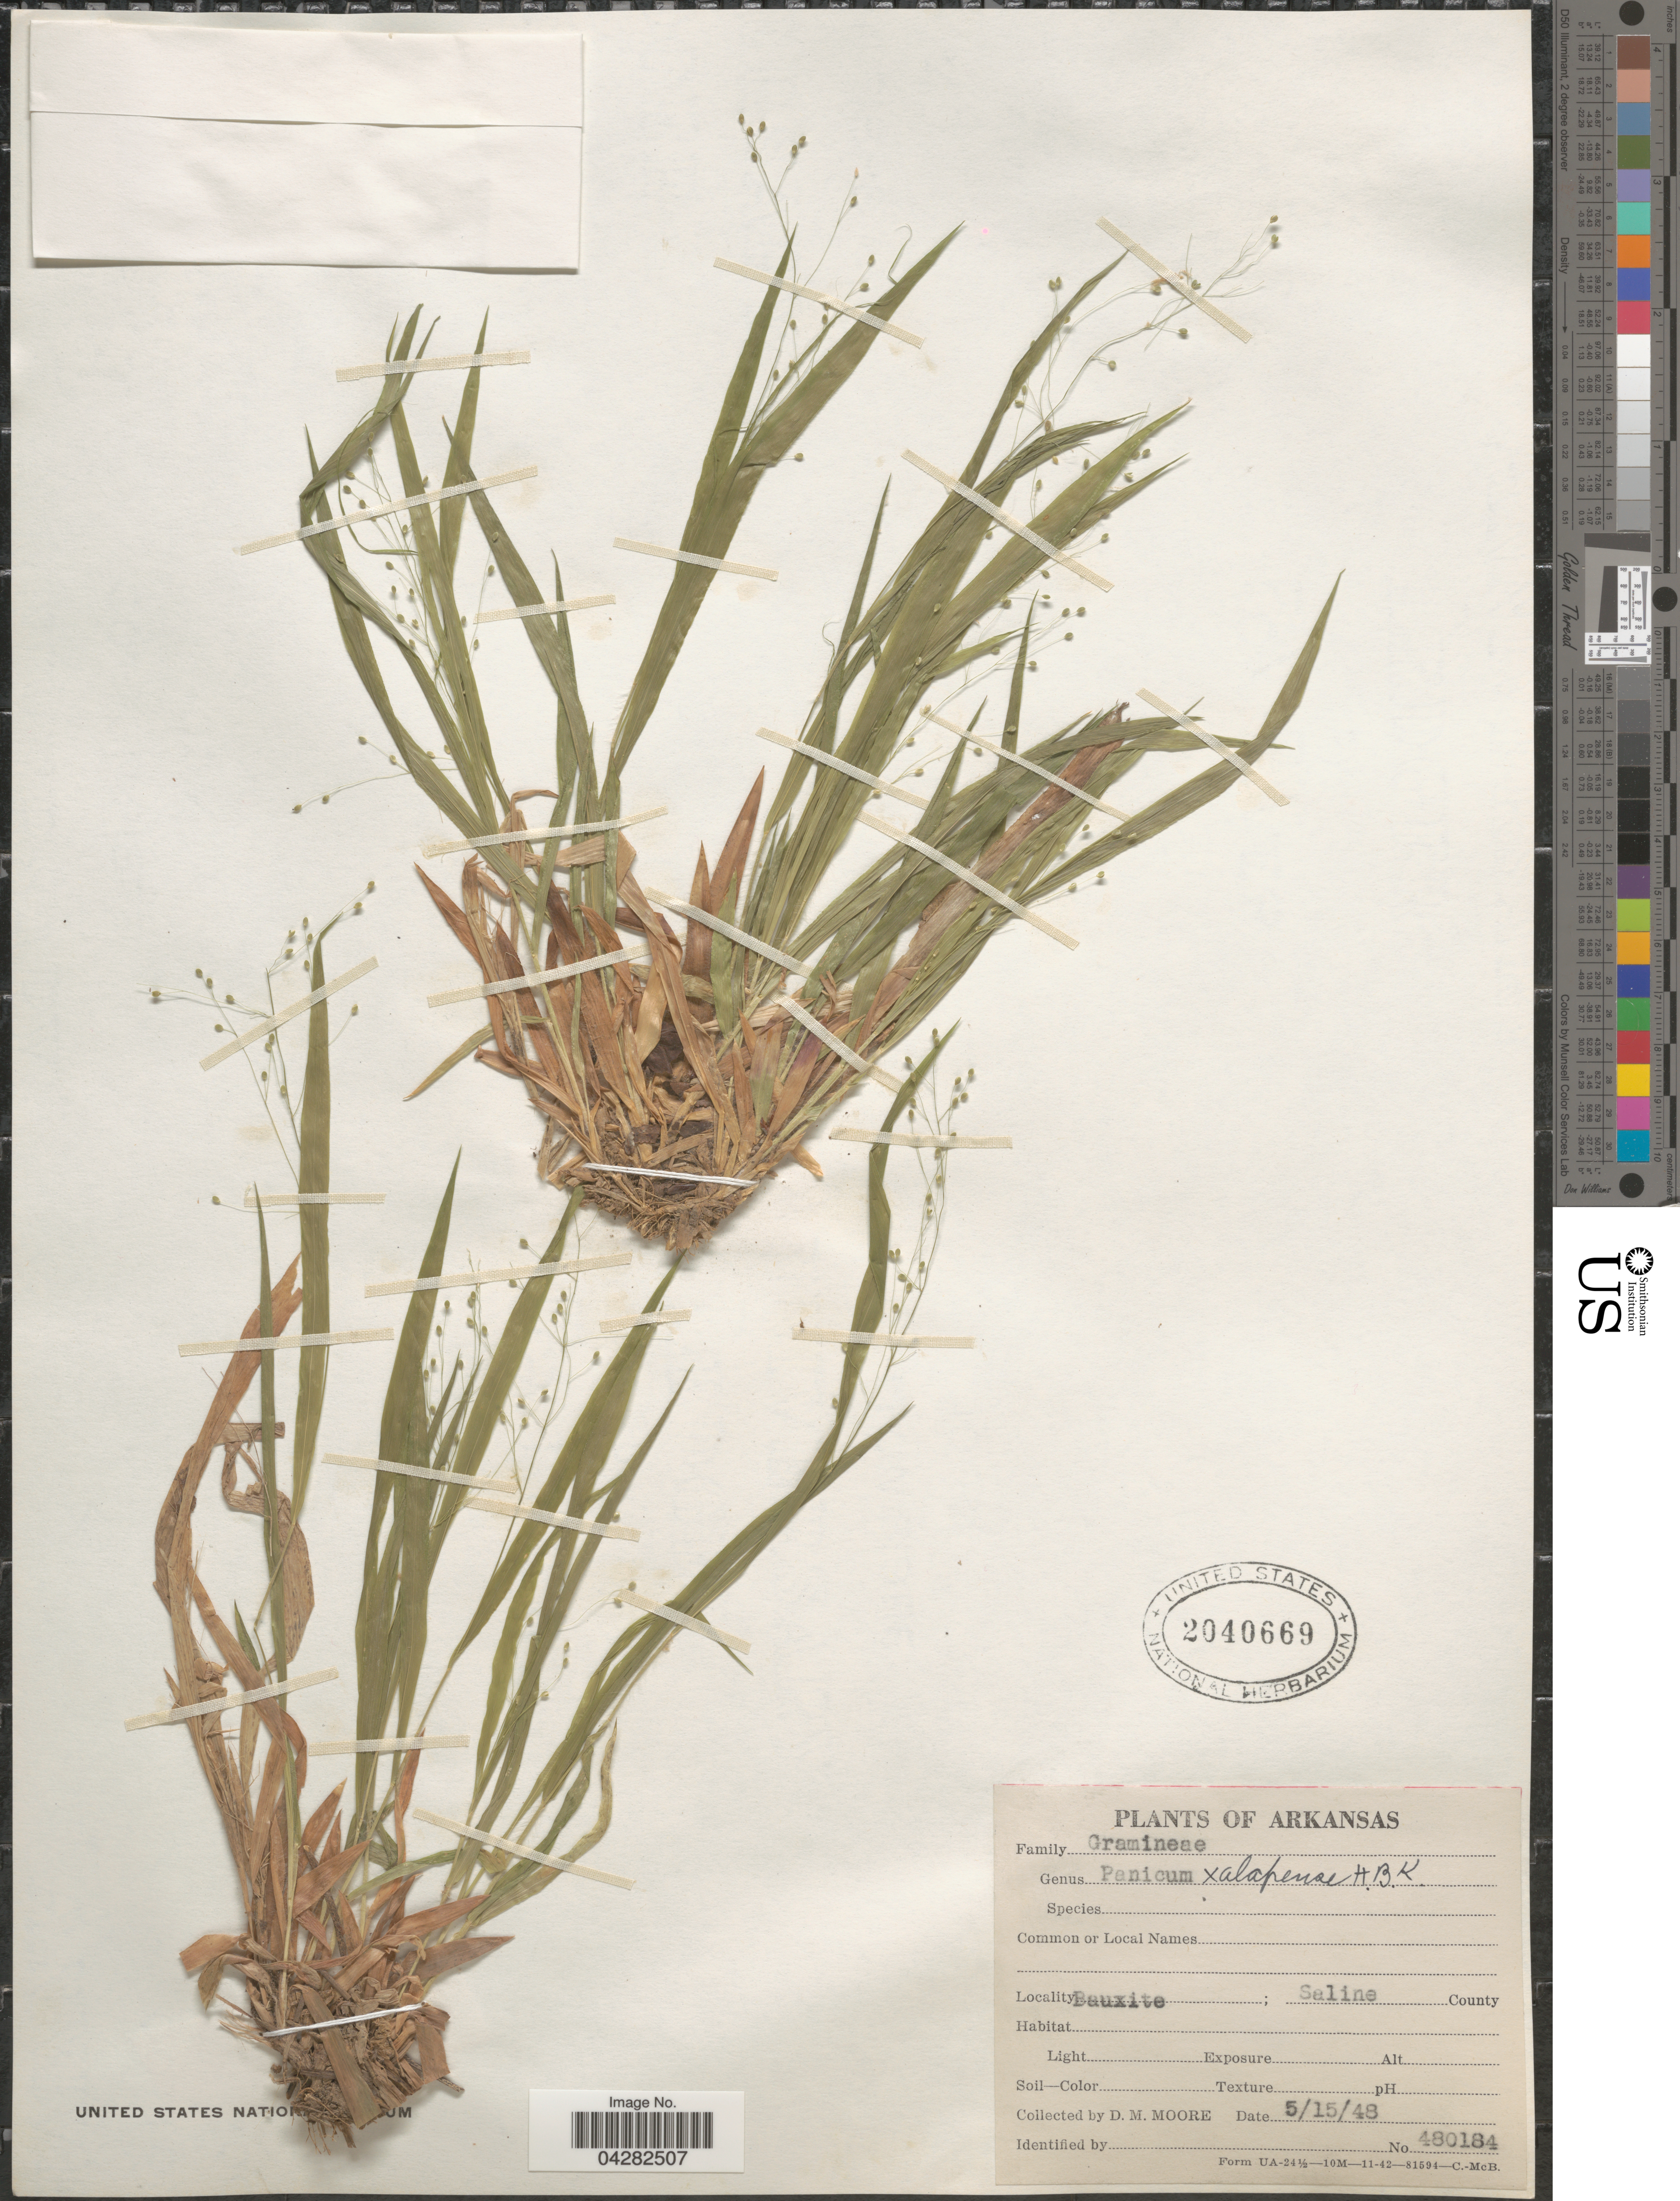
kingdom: Plantae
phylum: Tracheophyta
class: Liliopsida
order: Poales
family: Poaceae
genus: Dichanthelium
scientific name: Dichanthelium laxiflorum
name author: (Lam.) Gould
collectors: D. Moore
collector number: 480184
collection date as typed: Transcribed d/m/y: 15/5/48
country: United States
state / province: Arkansas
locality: Bauxite; Saline County.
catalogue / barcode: US 2040669